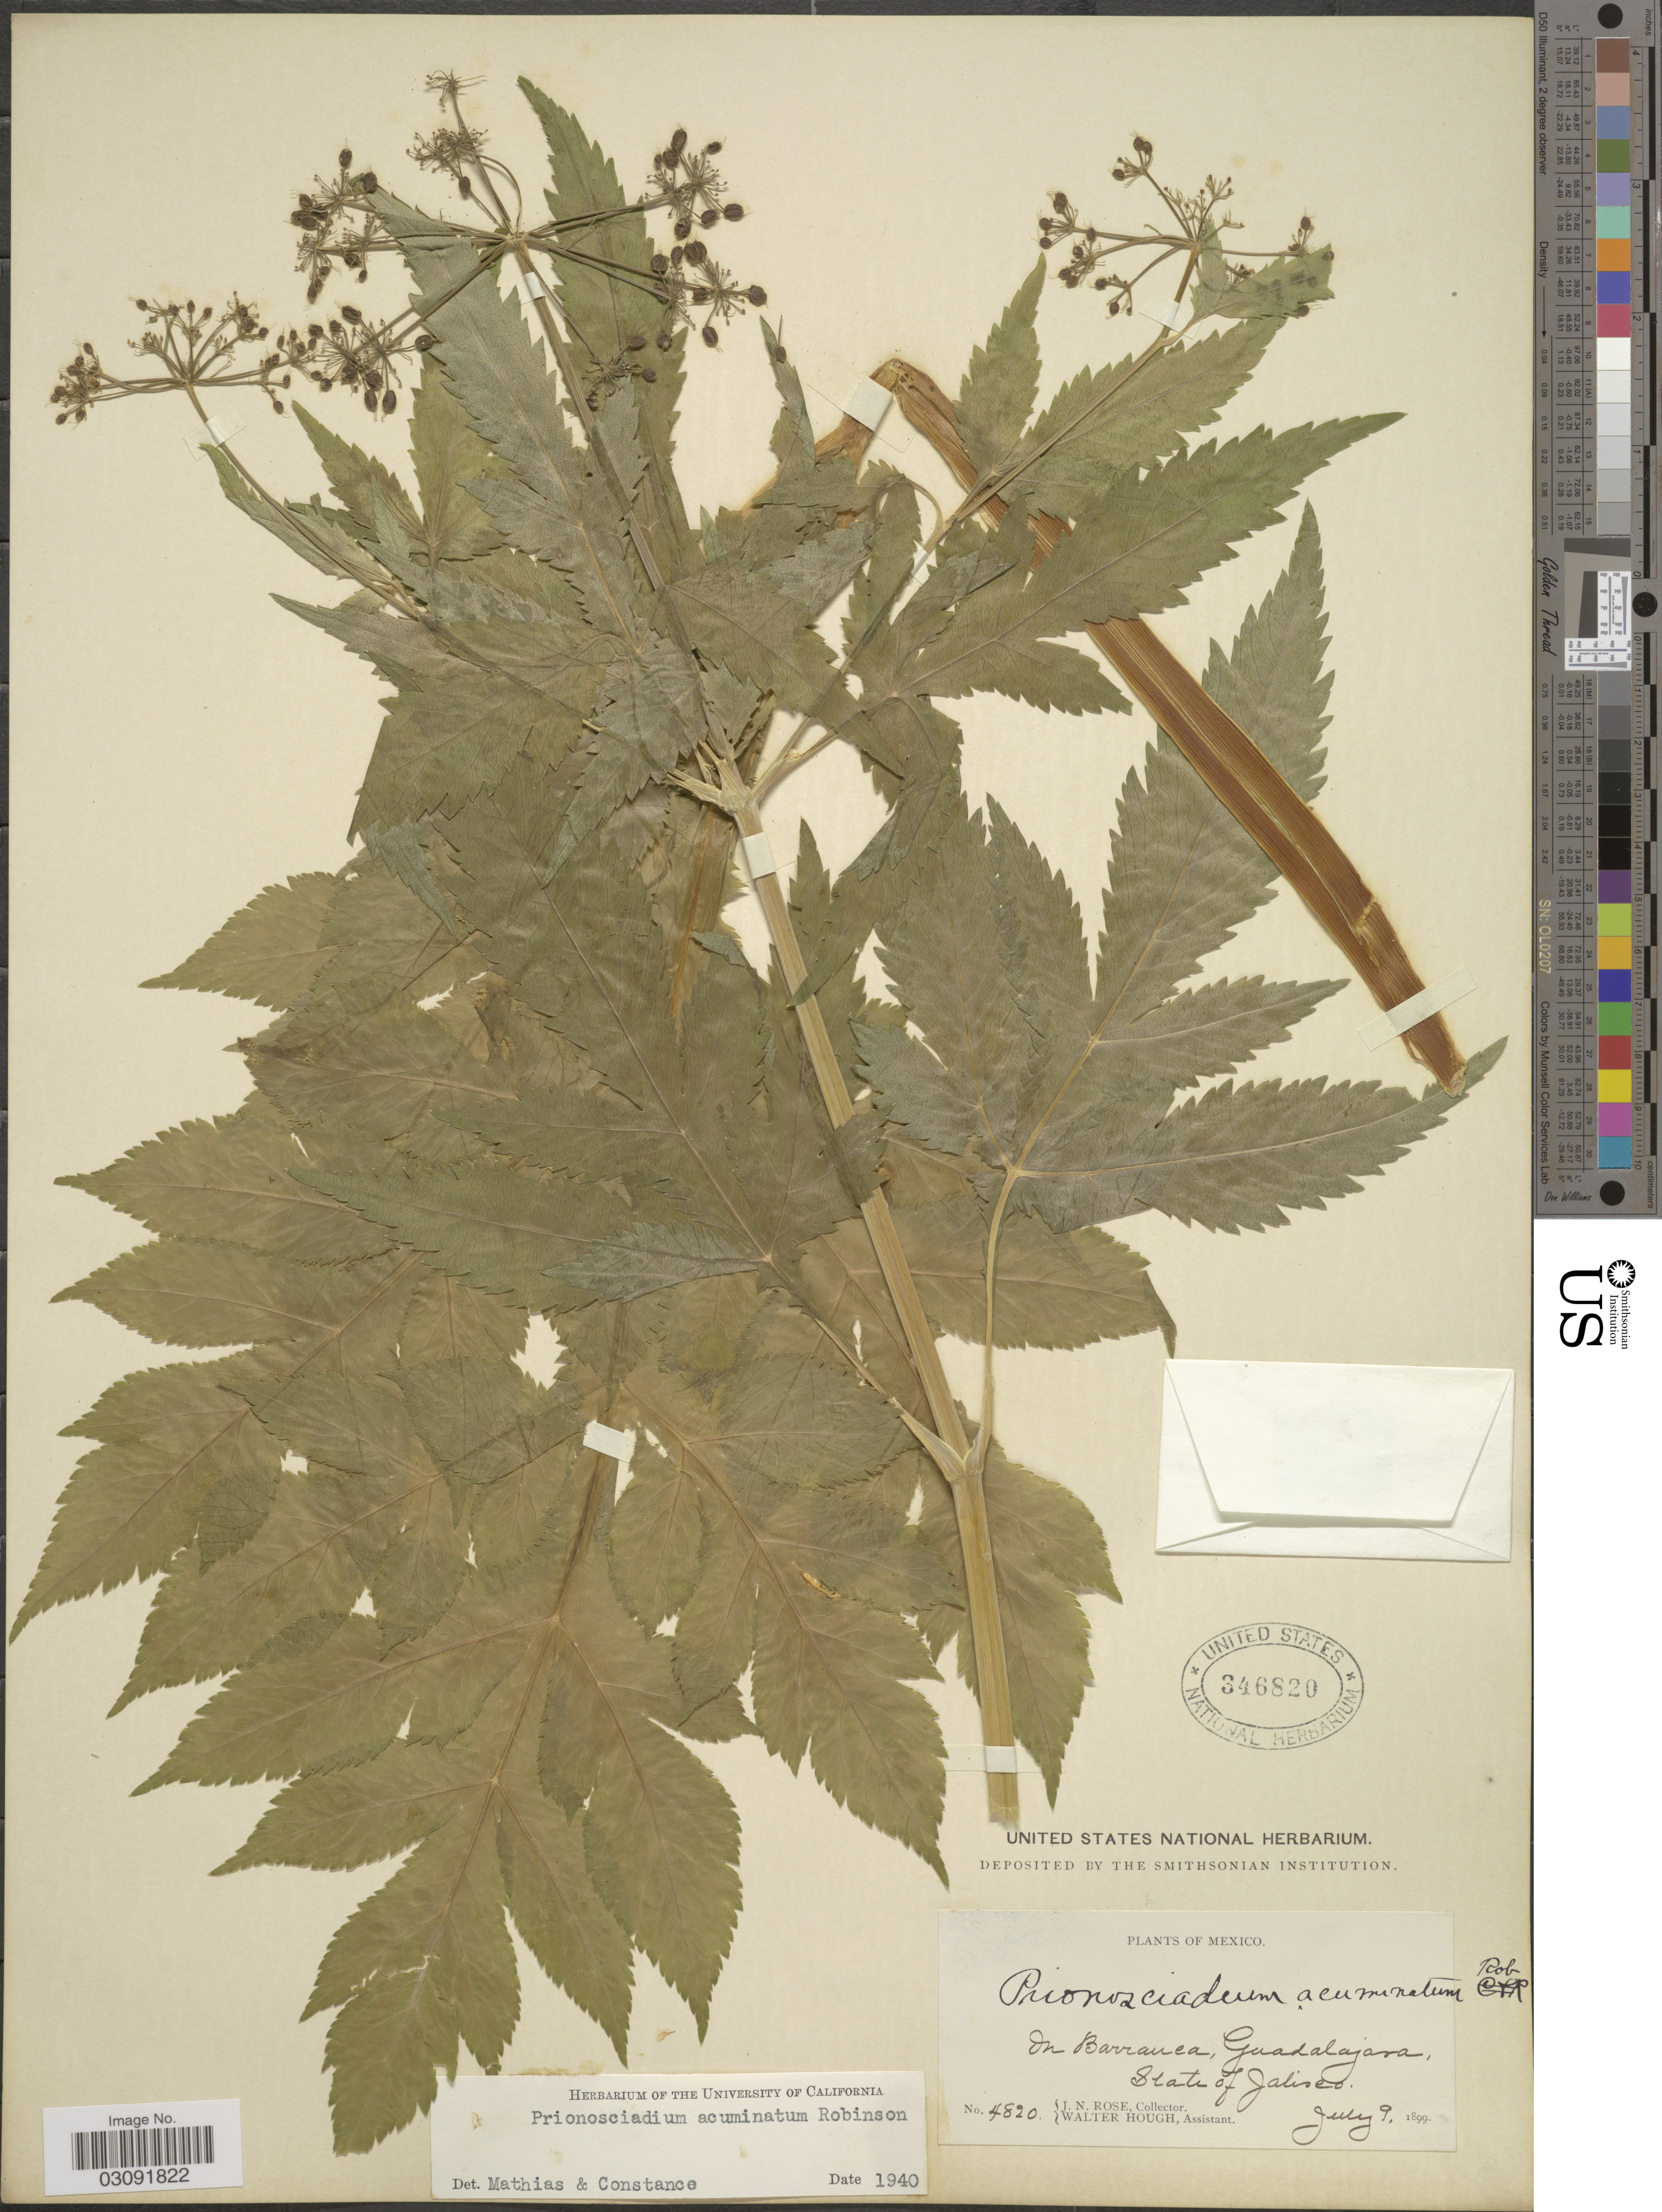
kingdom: Plantae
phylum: Tracheophyta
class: Magnoliopsida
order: Apiales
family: Apiaceae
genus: Prionosciadium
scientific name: Prionosciadium acuminatum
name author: B.L. Rob. ex J.M. Coult. & Rose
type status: Isosyntype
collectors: J. N. Rose & W. Hough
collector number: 4820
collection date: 1899-07-09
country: Mexico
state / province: Jalisco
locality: On Barranca, Guadalajara.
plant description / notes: Syntype of Prionosciadium acuminatum B.L. Rob. ex J.M. Coult. & Rose? Published as "sp. nov." (and name accepted as new taxon with its own syntypes by Tropicos), but makes indirect reference to earlier name Prionosciadium mexicanum var. acuminatum B.L. Rob. and cites (among others) the single collection cited in the protologue of that name (Pringle 3864)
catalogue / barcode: US 346820